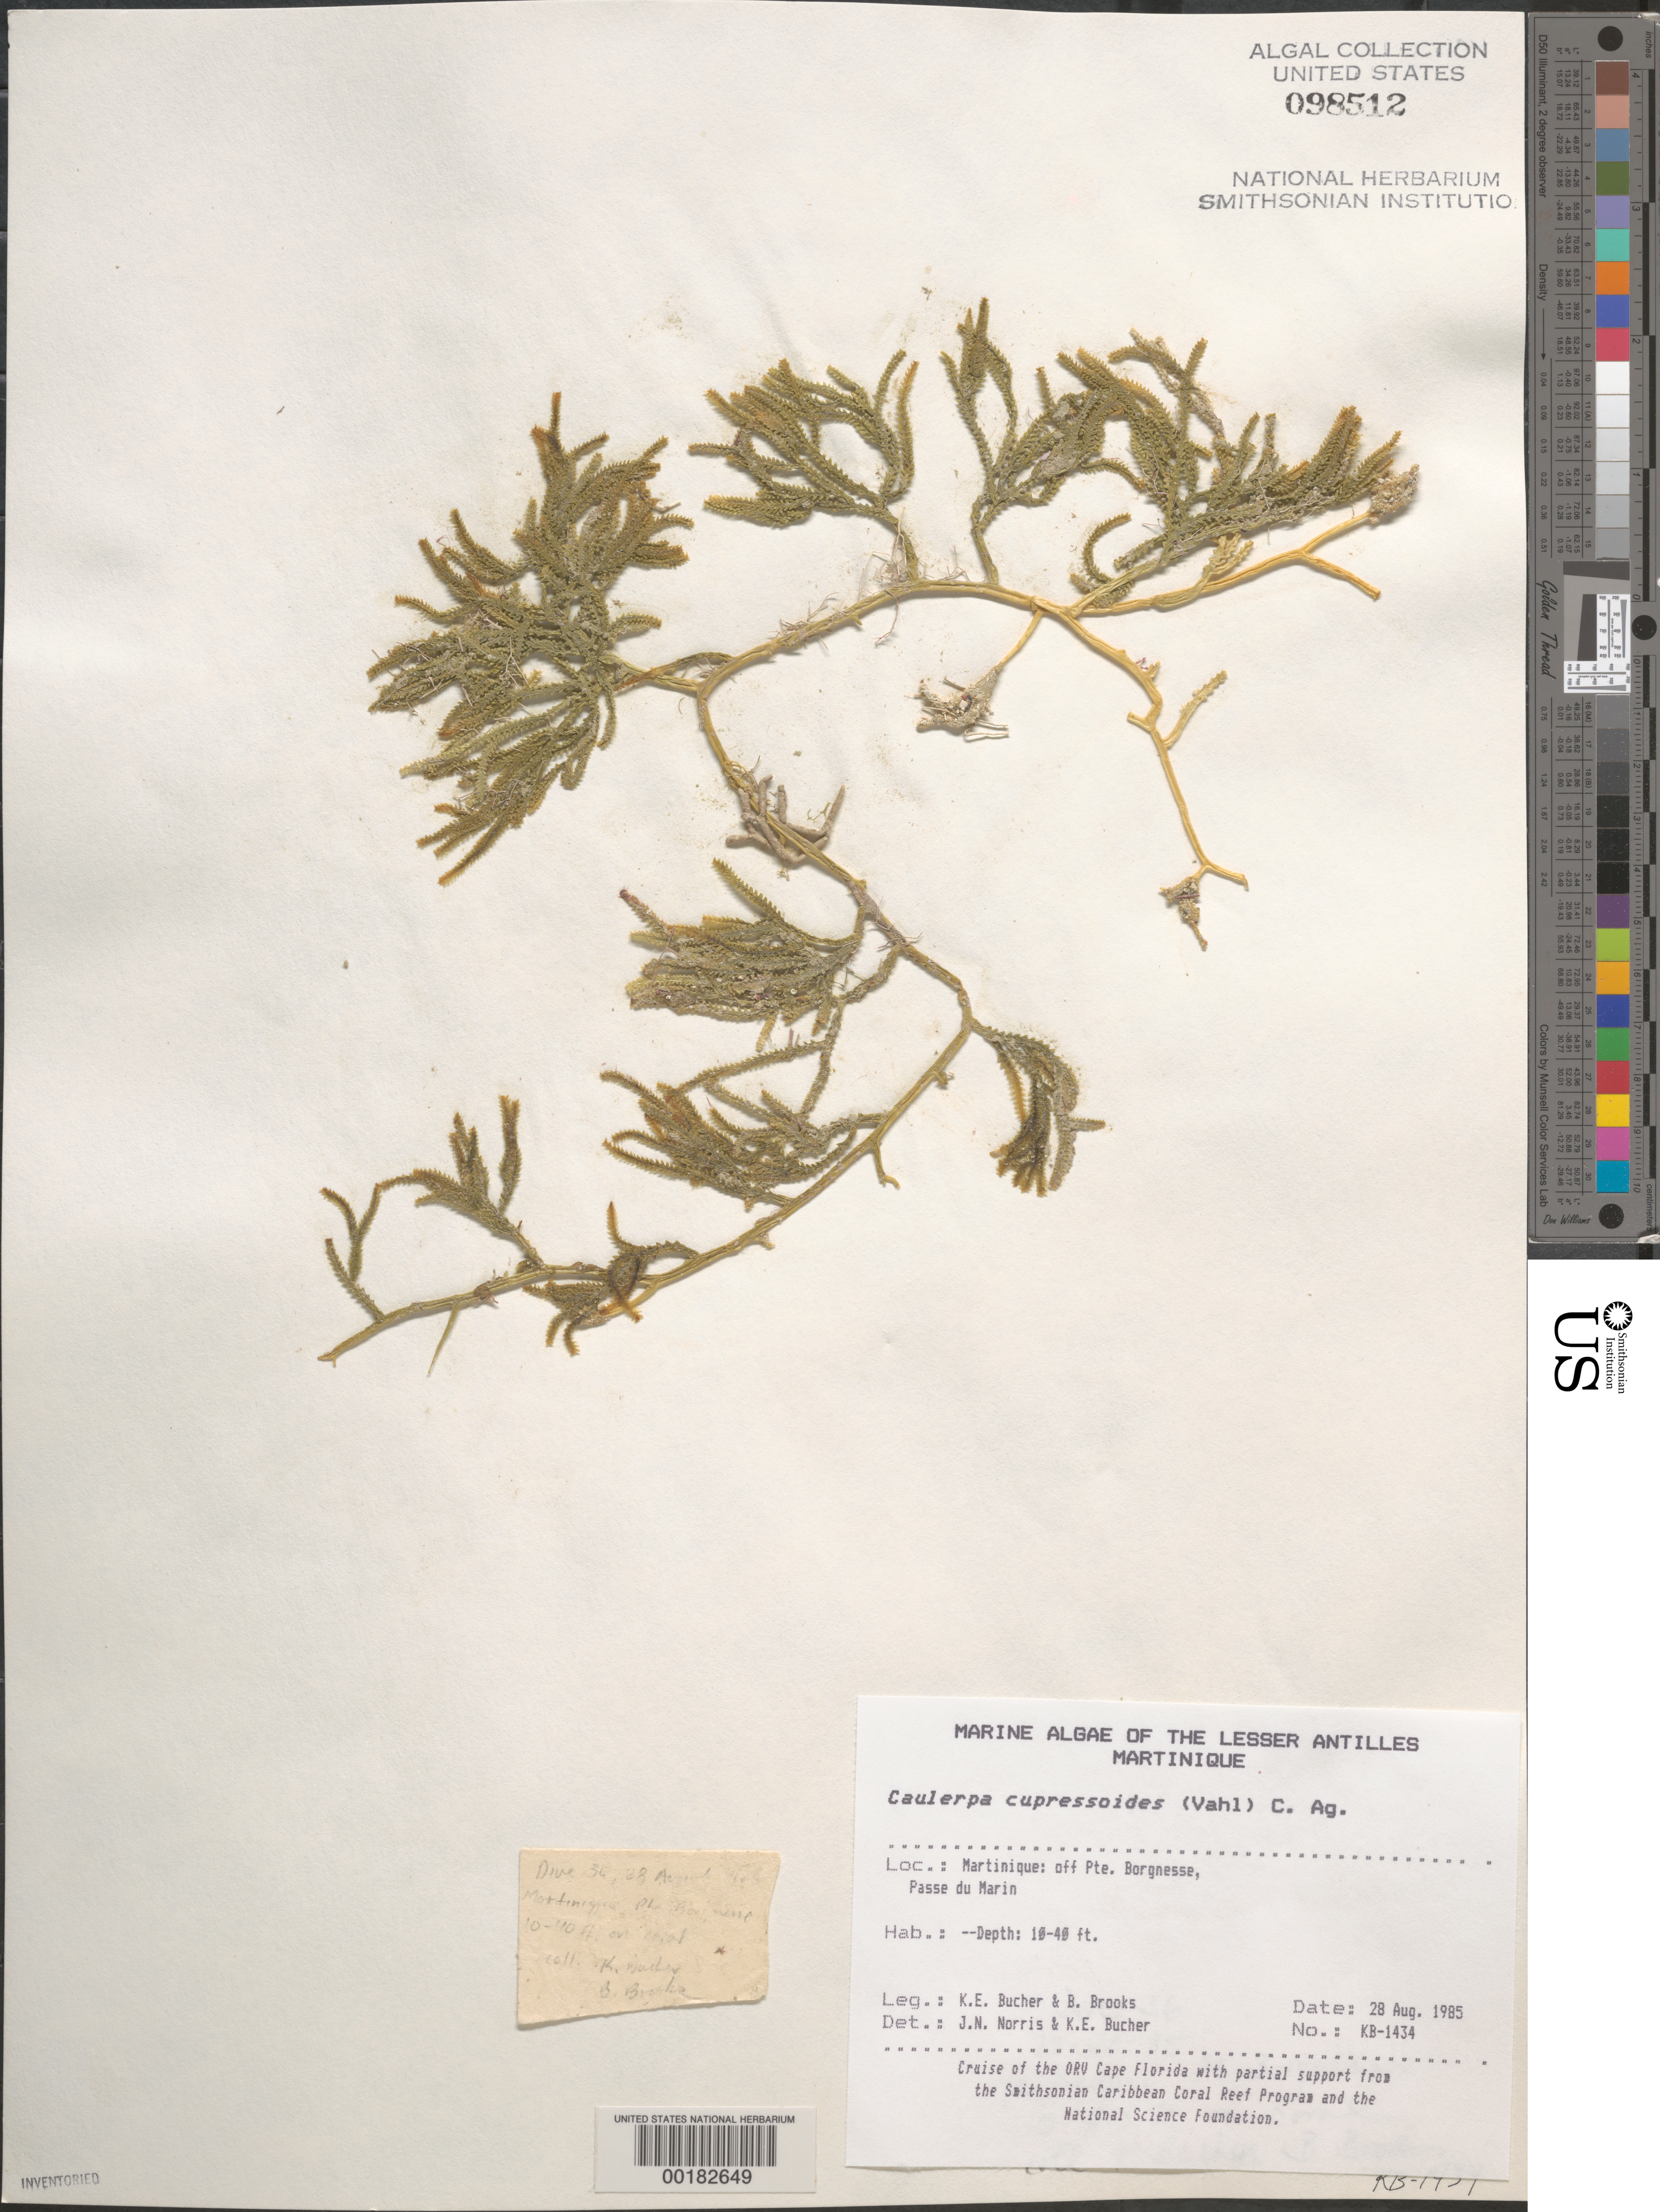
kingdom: Plantae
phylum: Chlorophyta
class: Ulvophyceae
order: Bryopsidales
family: Caulerpaceae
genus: Caulerpa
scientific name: Caulerpa cupressoides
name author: (Vahl) C. Agardh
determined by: Norris, J. N.; Bucher, K. E.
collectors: K. E. Bucher & B. Brooks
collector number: Kb-1434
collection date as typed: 28 Aug 1985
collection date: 1985-08-28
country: Martinique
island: Martinique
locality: Passe du Marin, off Pointe Borgnesse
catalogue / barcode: US 98512